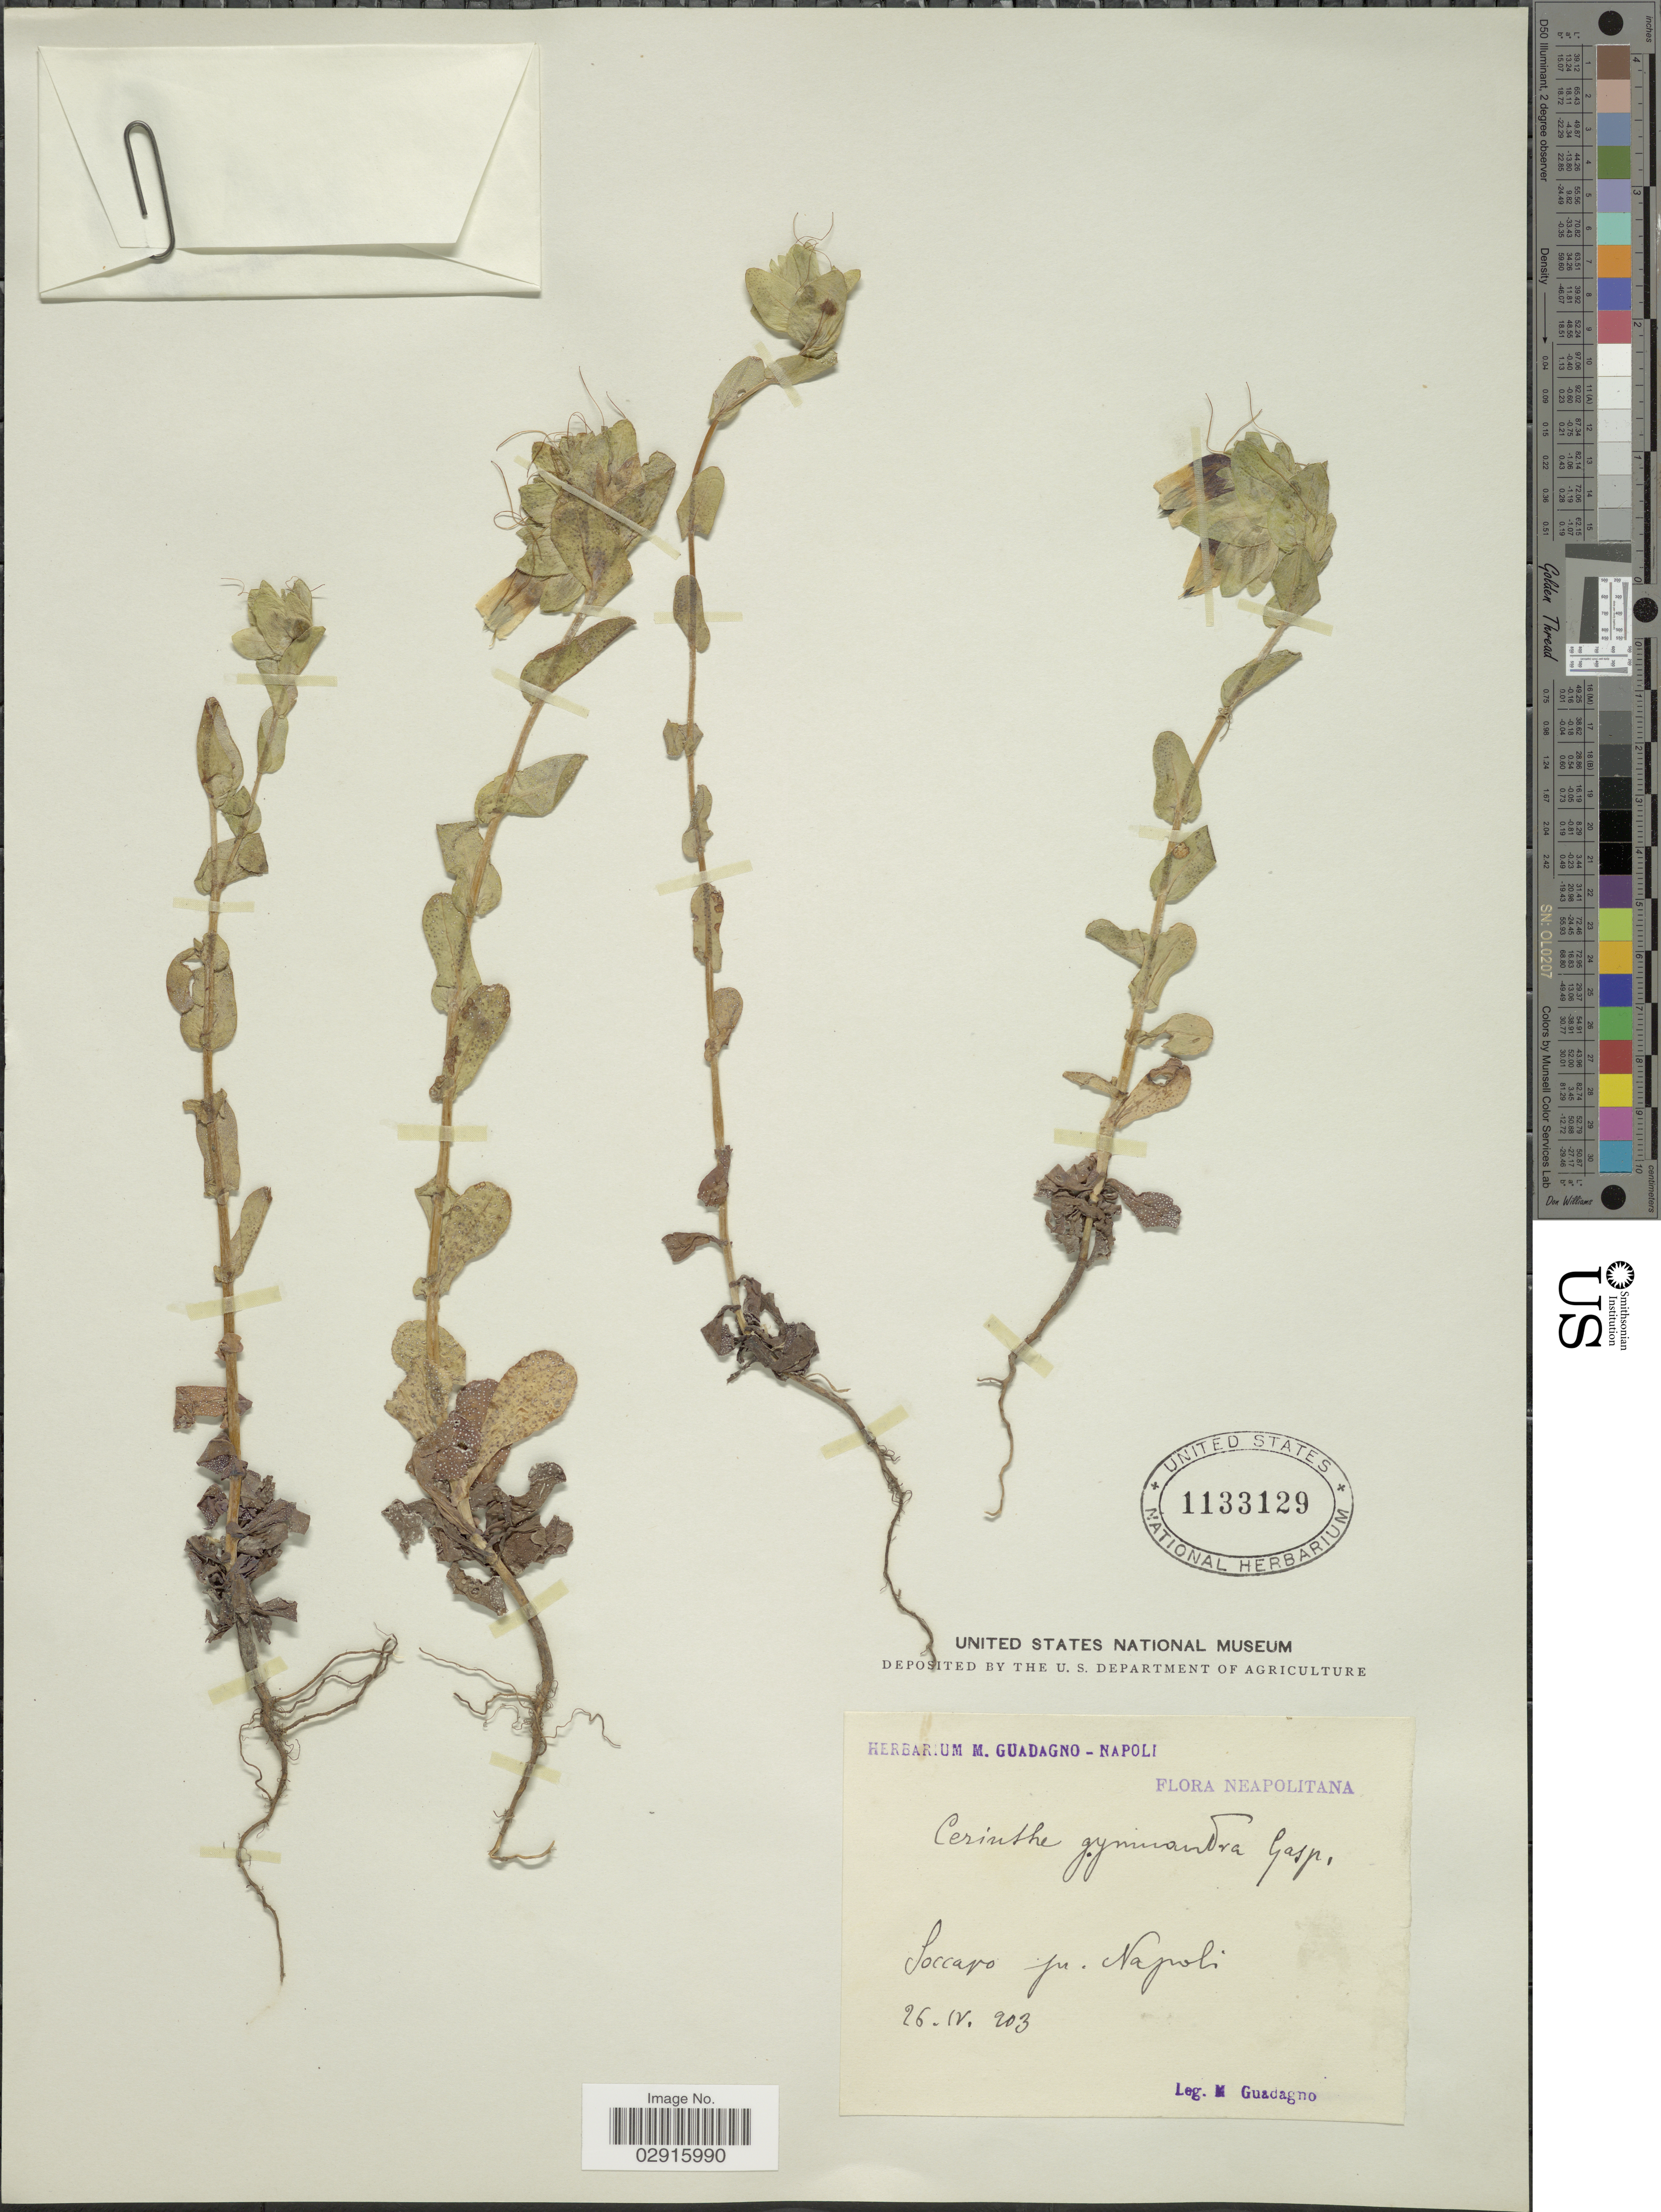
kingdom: Plantae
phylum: Tracheophyta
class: Magnoliopsida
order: Boraginales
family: Boraginaceae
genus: Cerinthe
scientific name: Cerinthe major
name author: L.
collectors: M. Guadagno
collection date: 1903-04-26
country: Italy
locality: Neapolitana, Soccaro, pr. Napoli.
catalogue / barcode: US 1133129